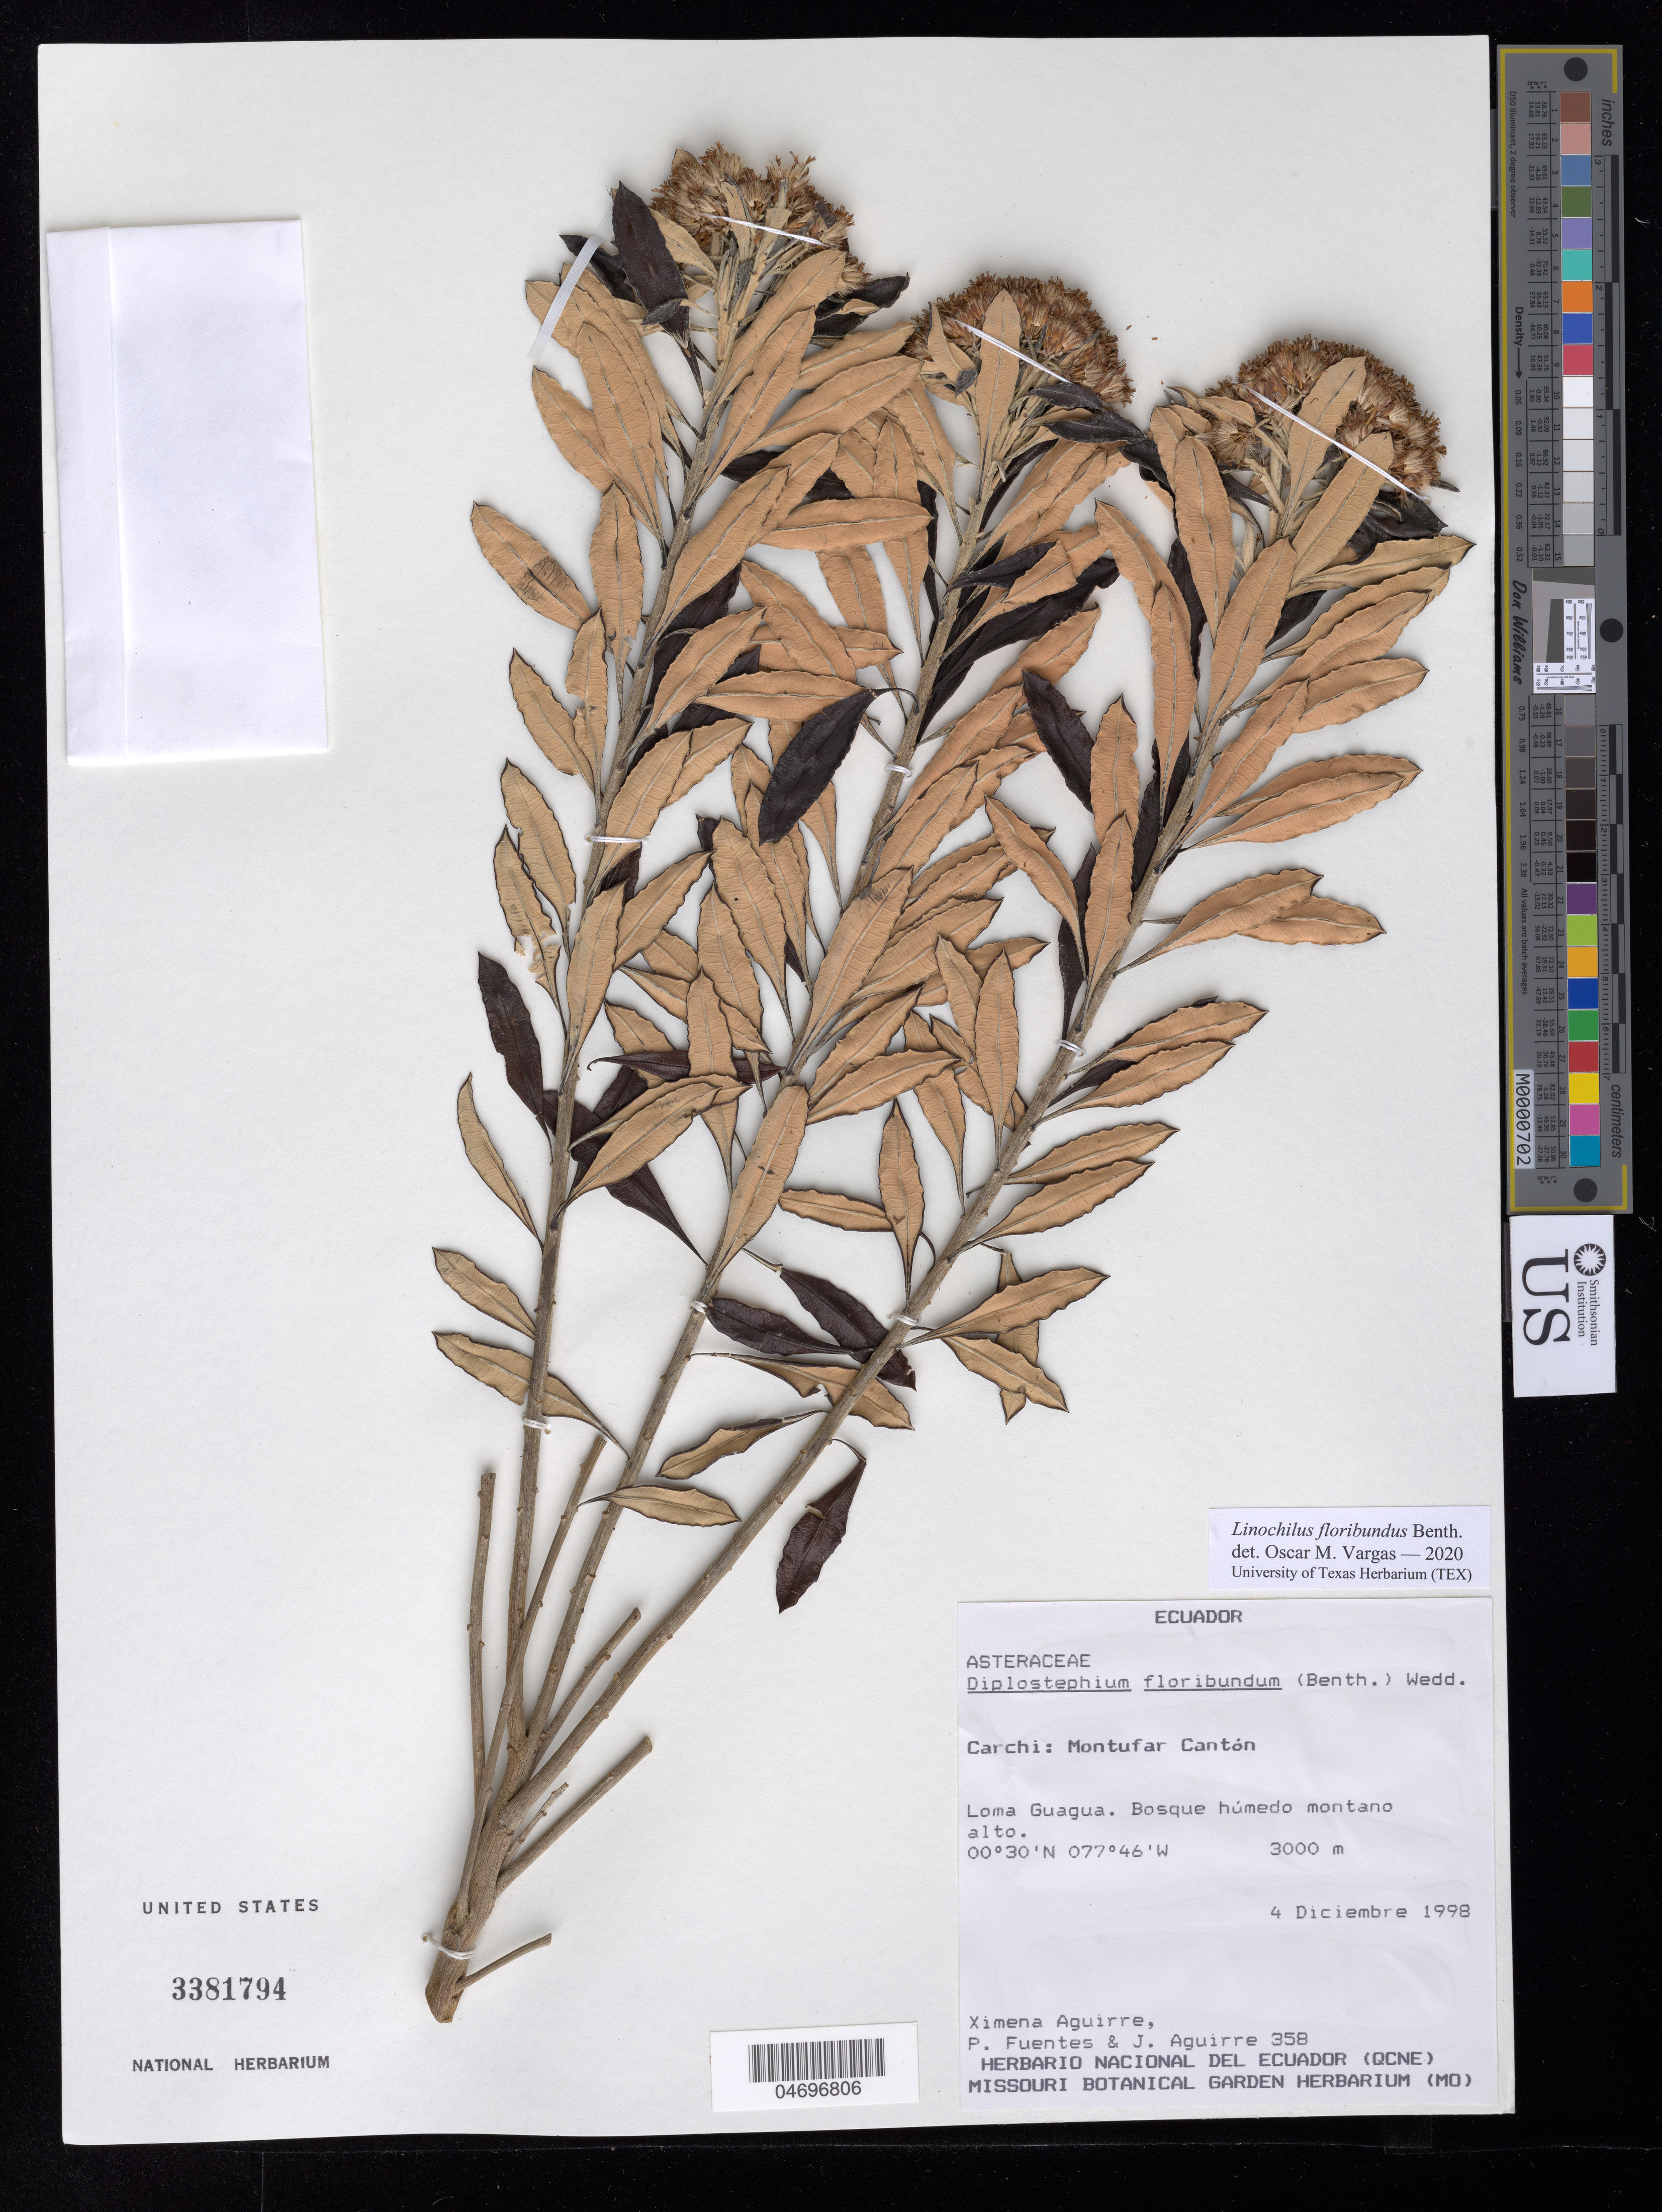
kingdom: Plantae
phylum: Tracheophyta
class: Magnoliopsida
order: Asterales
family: Asteraceae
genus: Linochilus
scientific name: Linochilus floribundus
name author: Benth.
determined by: Vargas, Oscar M.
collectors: X. Aguirre, P. Fuentes & J. Aguirre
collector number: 358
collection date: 1998-12-04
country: Ecuador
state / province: Carchi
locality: Carchi: Montufar Contón. Loma Guagua. Bosque húmedo montano alto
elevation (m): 3000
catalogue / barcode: US 3381794